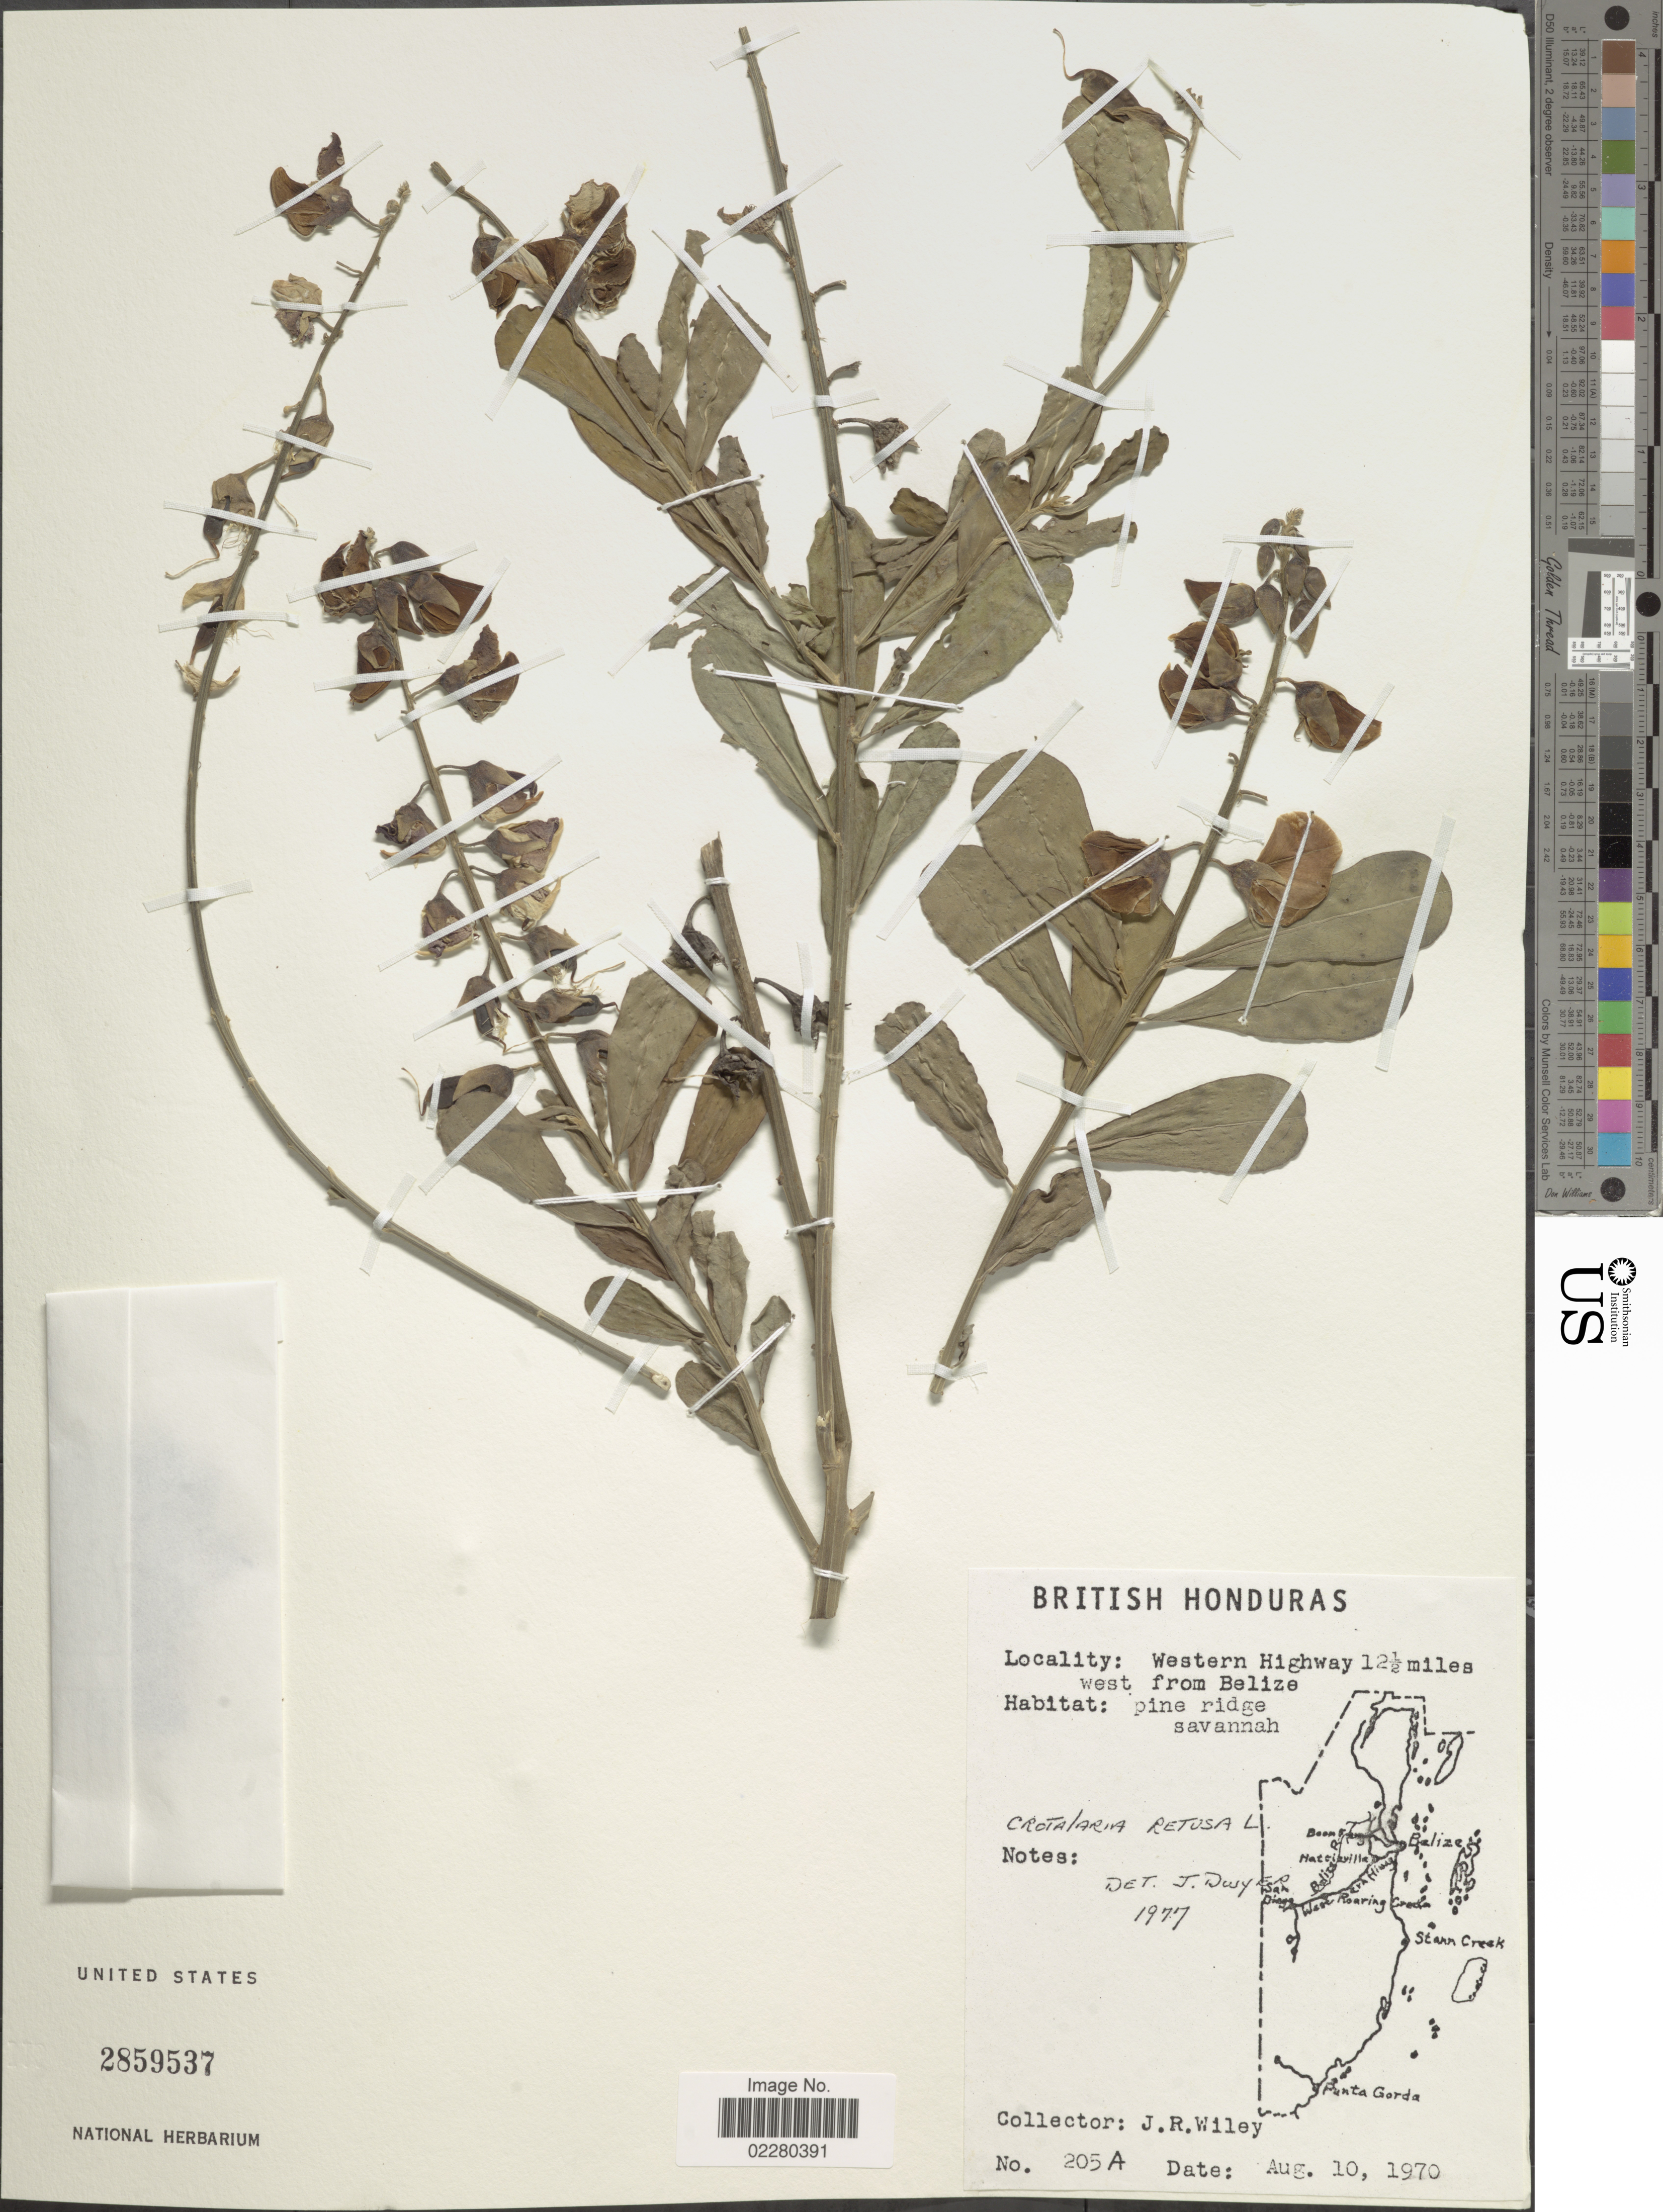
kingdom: Plantae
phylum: Tracheophyta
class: Magnoliopsida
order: Fabales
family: Fabaceae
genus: Crotalaria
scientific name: Crotalaria retusa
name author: L.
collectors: J. Wiley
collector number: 205A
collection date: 1970-08-10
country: Belize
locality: British Honduras. Western Highway 12½ miles west from Belize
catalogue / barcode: US 2859537